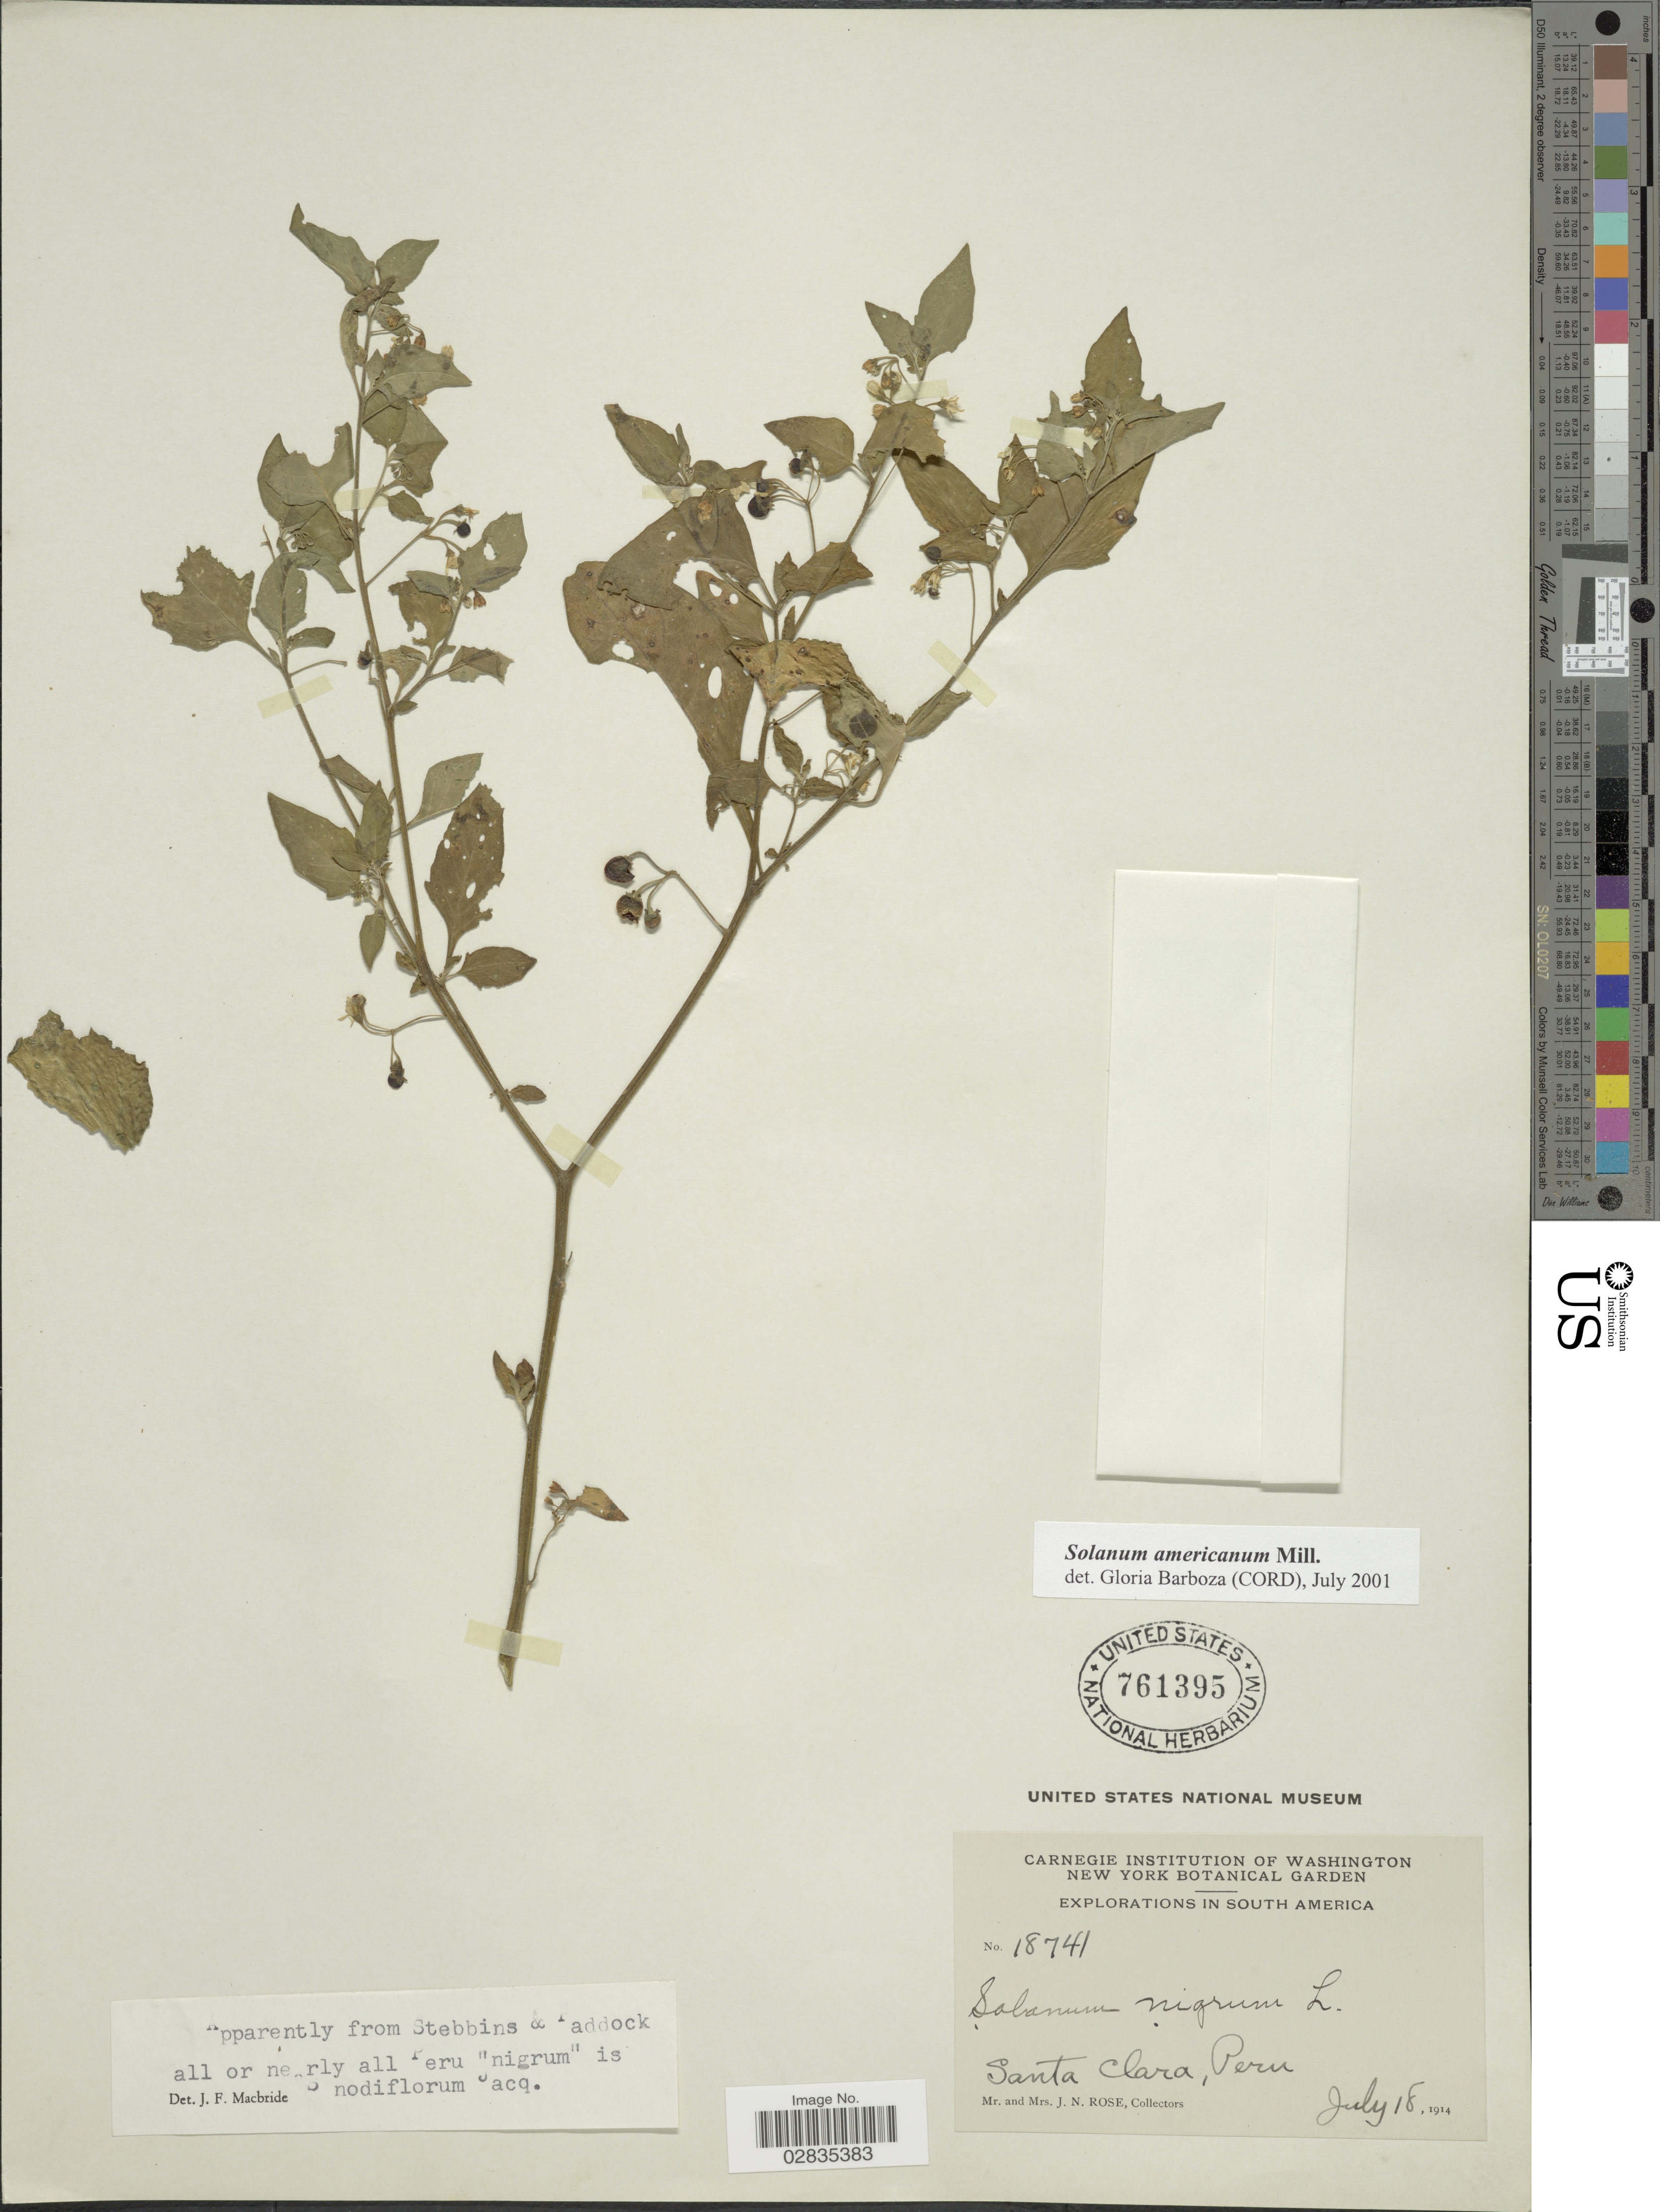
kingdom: Plantae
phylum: Tracheophyta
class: Magnoliopsida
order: Solanales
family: Solanaceae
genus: Solanum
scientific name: Solanum americanum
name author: Mill.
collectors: J. N. Rose & L. B. Rose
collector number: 18741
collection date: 1914-07-18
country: Peru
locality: Santa Clara.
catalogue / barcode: US 761395